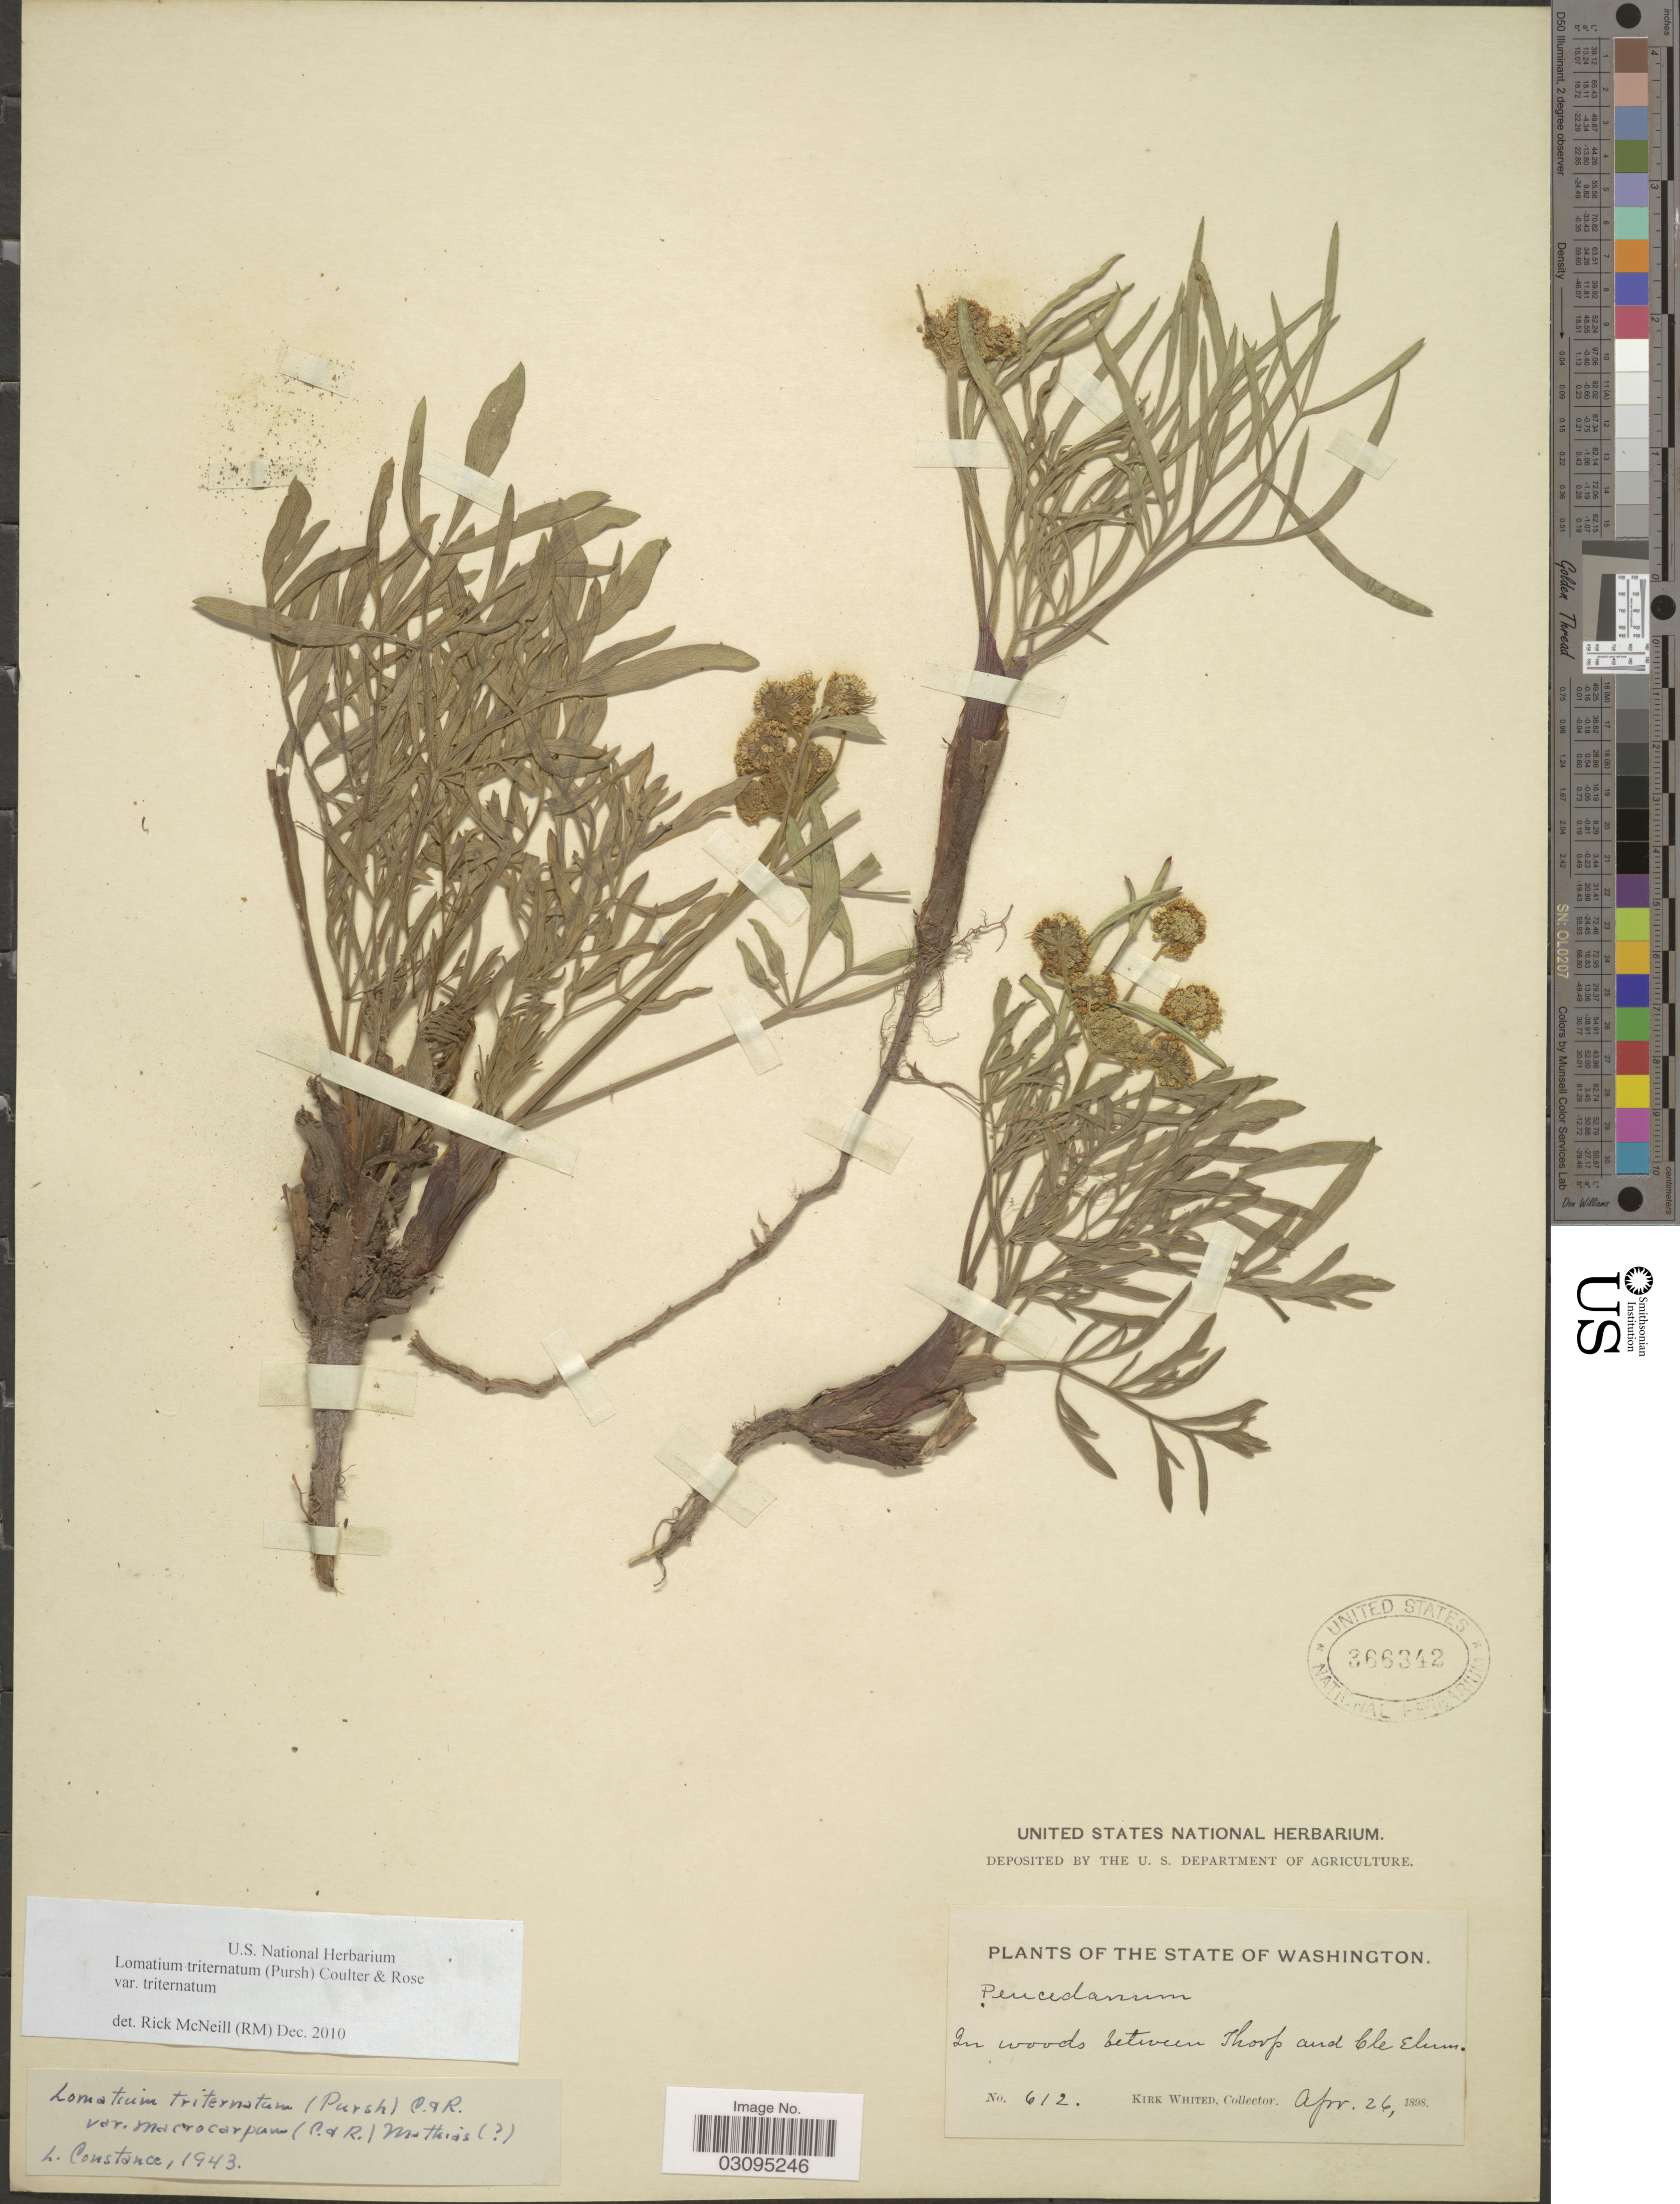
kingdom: Plantae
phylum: Tracheophyta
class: Magnoliopsida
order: Apiales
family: Apiaceae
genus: Lomatium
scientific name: Lomatium triternatum var. triternatum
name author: (Pursh) J.M. Coult. & Rose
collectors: K. Whited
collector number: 612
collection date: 1898-04-26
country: United States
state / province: Washington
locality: In woods between Thorp and Cle Elum.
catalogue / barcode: US 366342